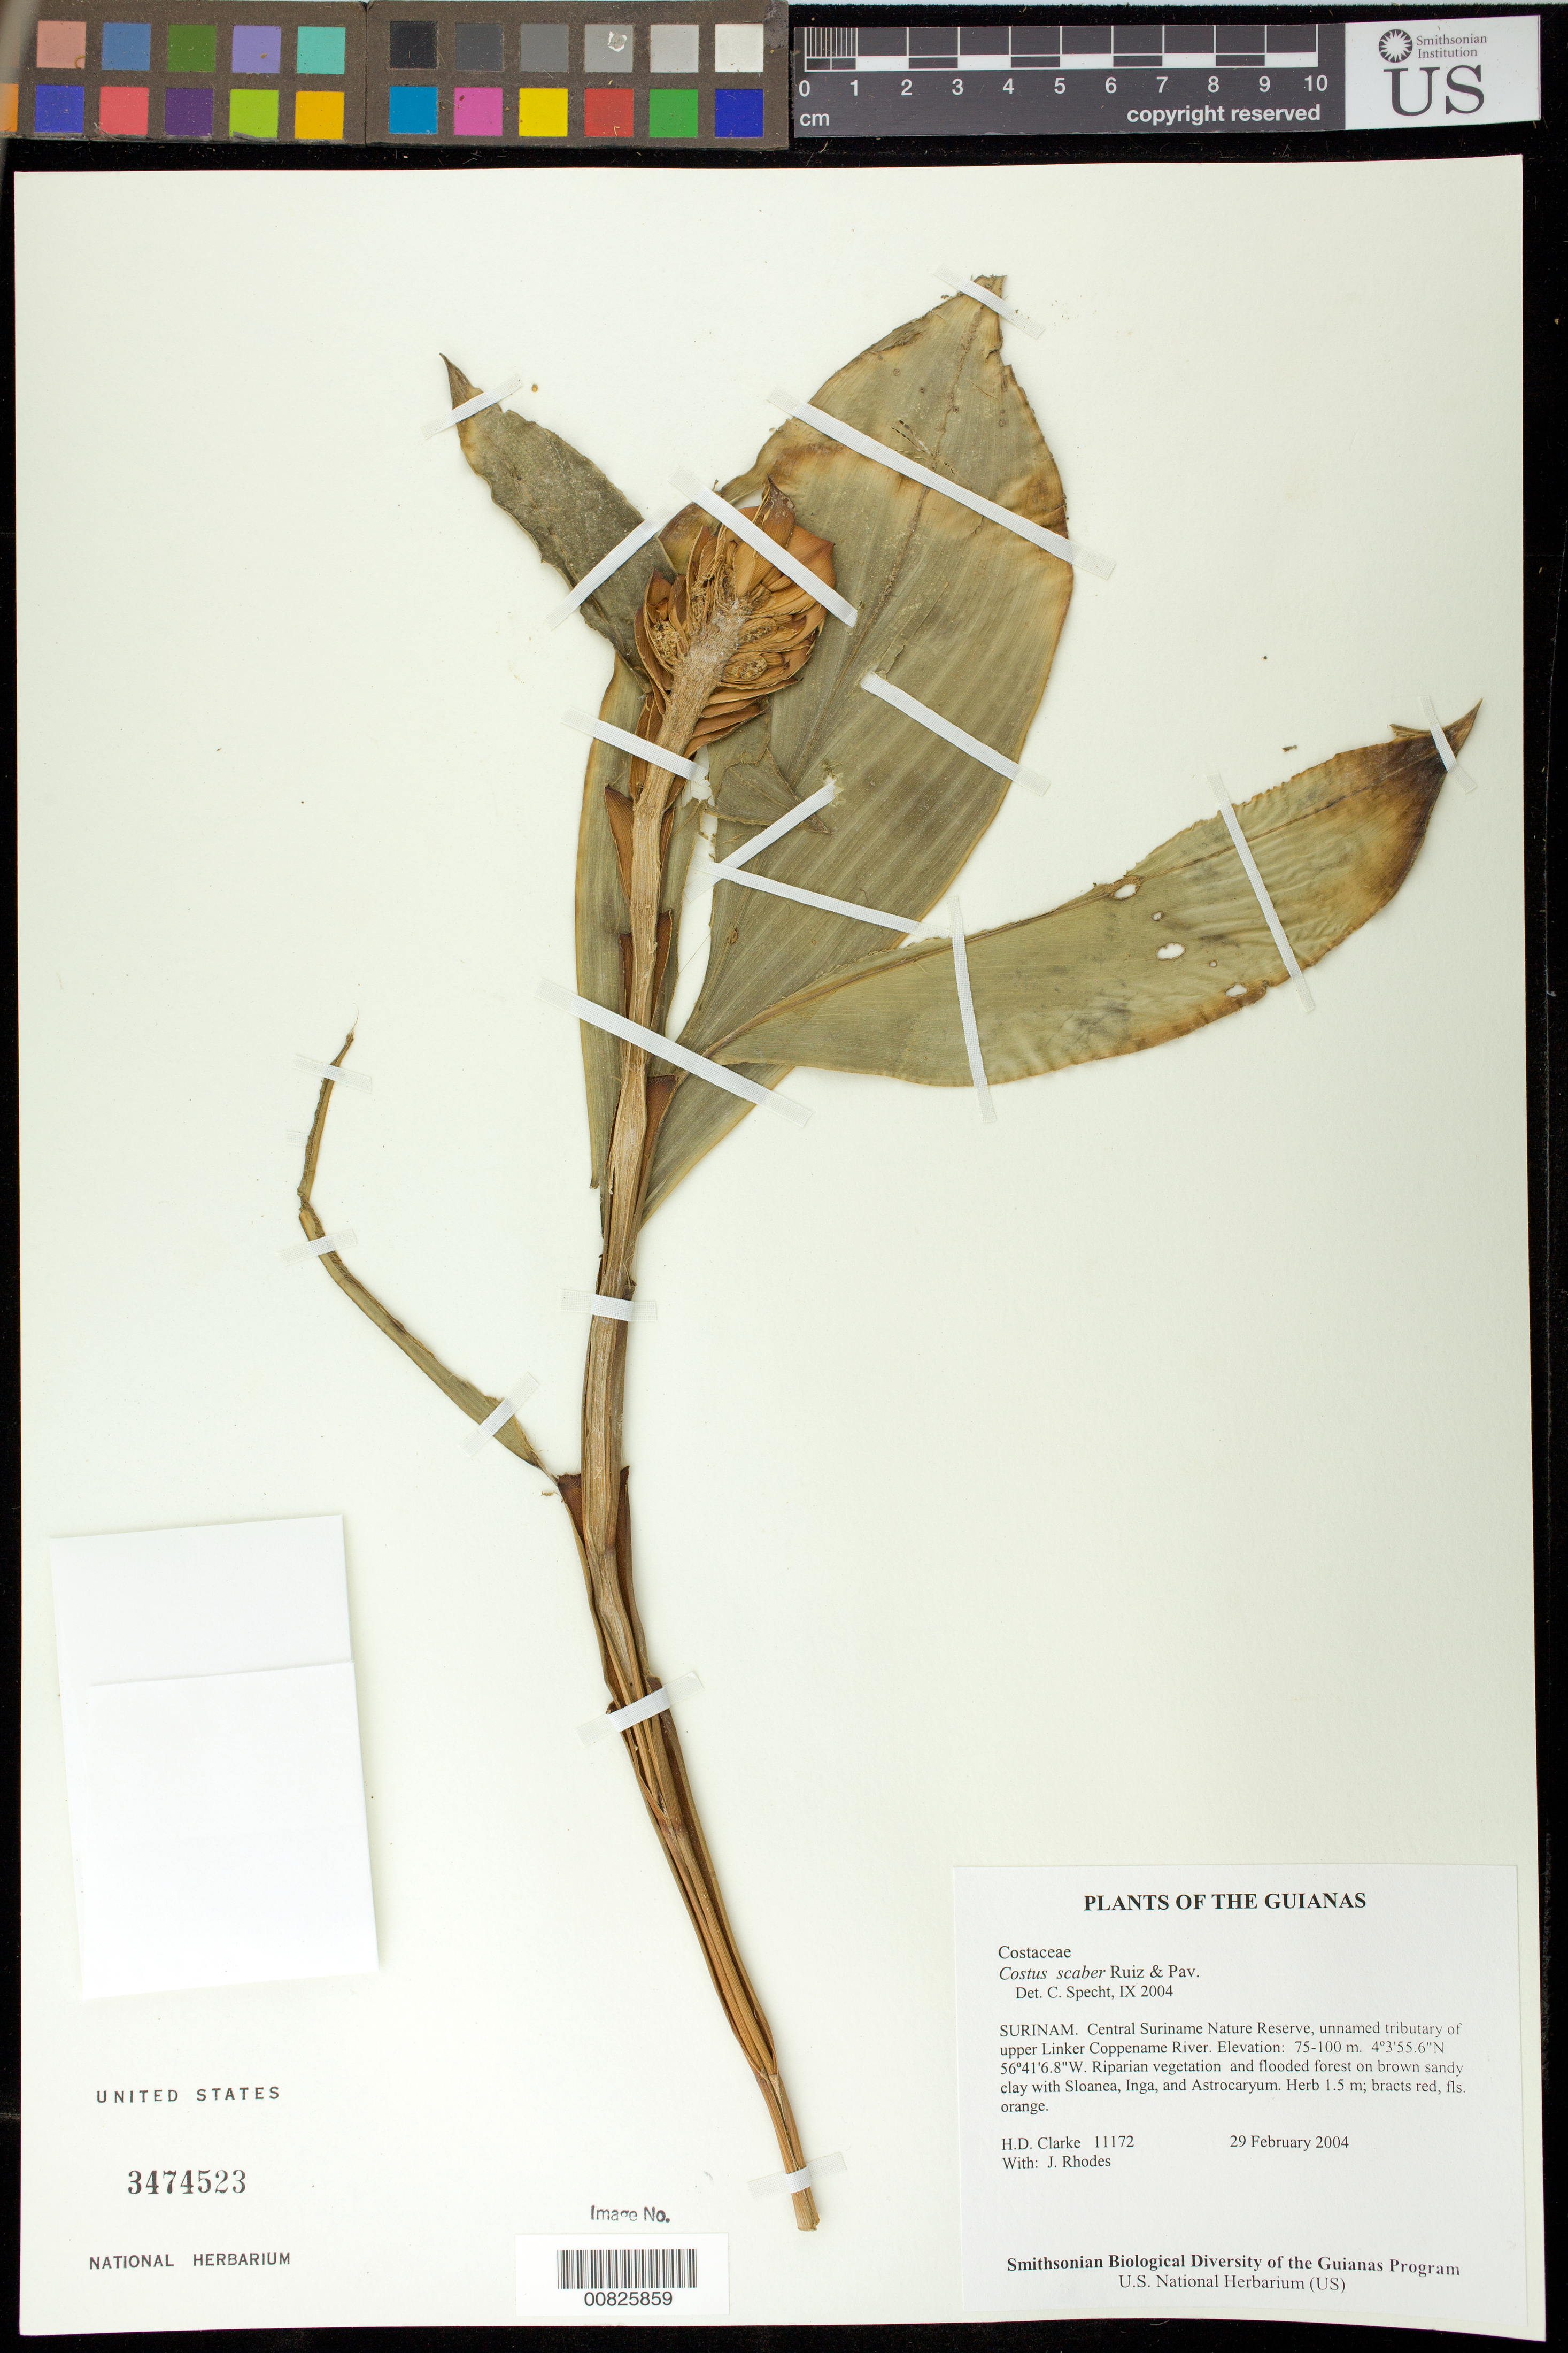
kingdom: Plantae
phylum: Tracheophyta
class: Liliopsida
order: Zingiberales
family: Costaceae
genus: Costus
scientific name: Costus scaber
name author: Ruiz & Pav.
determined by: Specht, Chelsea D., University of California (UNITED STATES)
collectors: H. D. Clarke & J. Rhodes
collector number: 11172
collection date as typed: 29 February 2004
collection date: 2004-02-29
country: Suriname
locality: Central Suriname Nature Reserve, unnamed tributary of upper Linker Coppename River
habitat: Riparian vegetation and flooded forest on brown sandy clay with Sloanea, Inga, and Astrocaryum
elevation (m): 75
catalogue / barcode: US 3474523